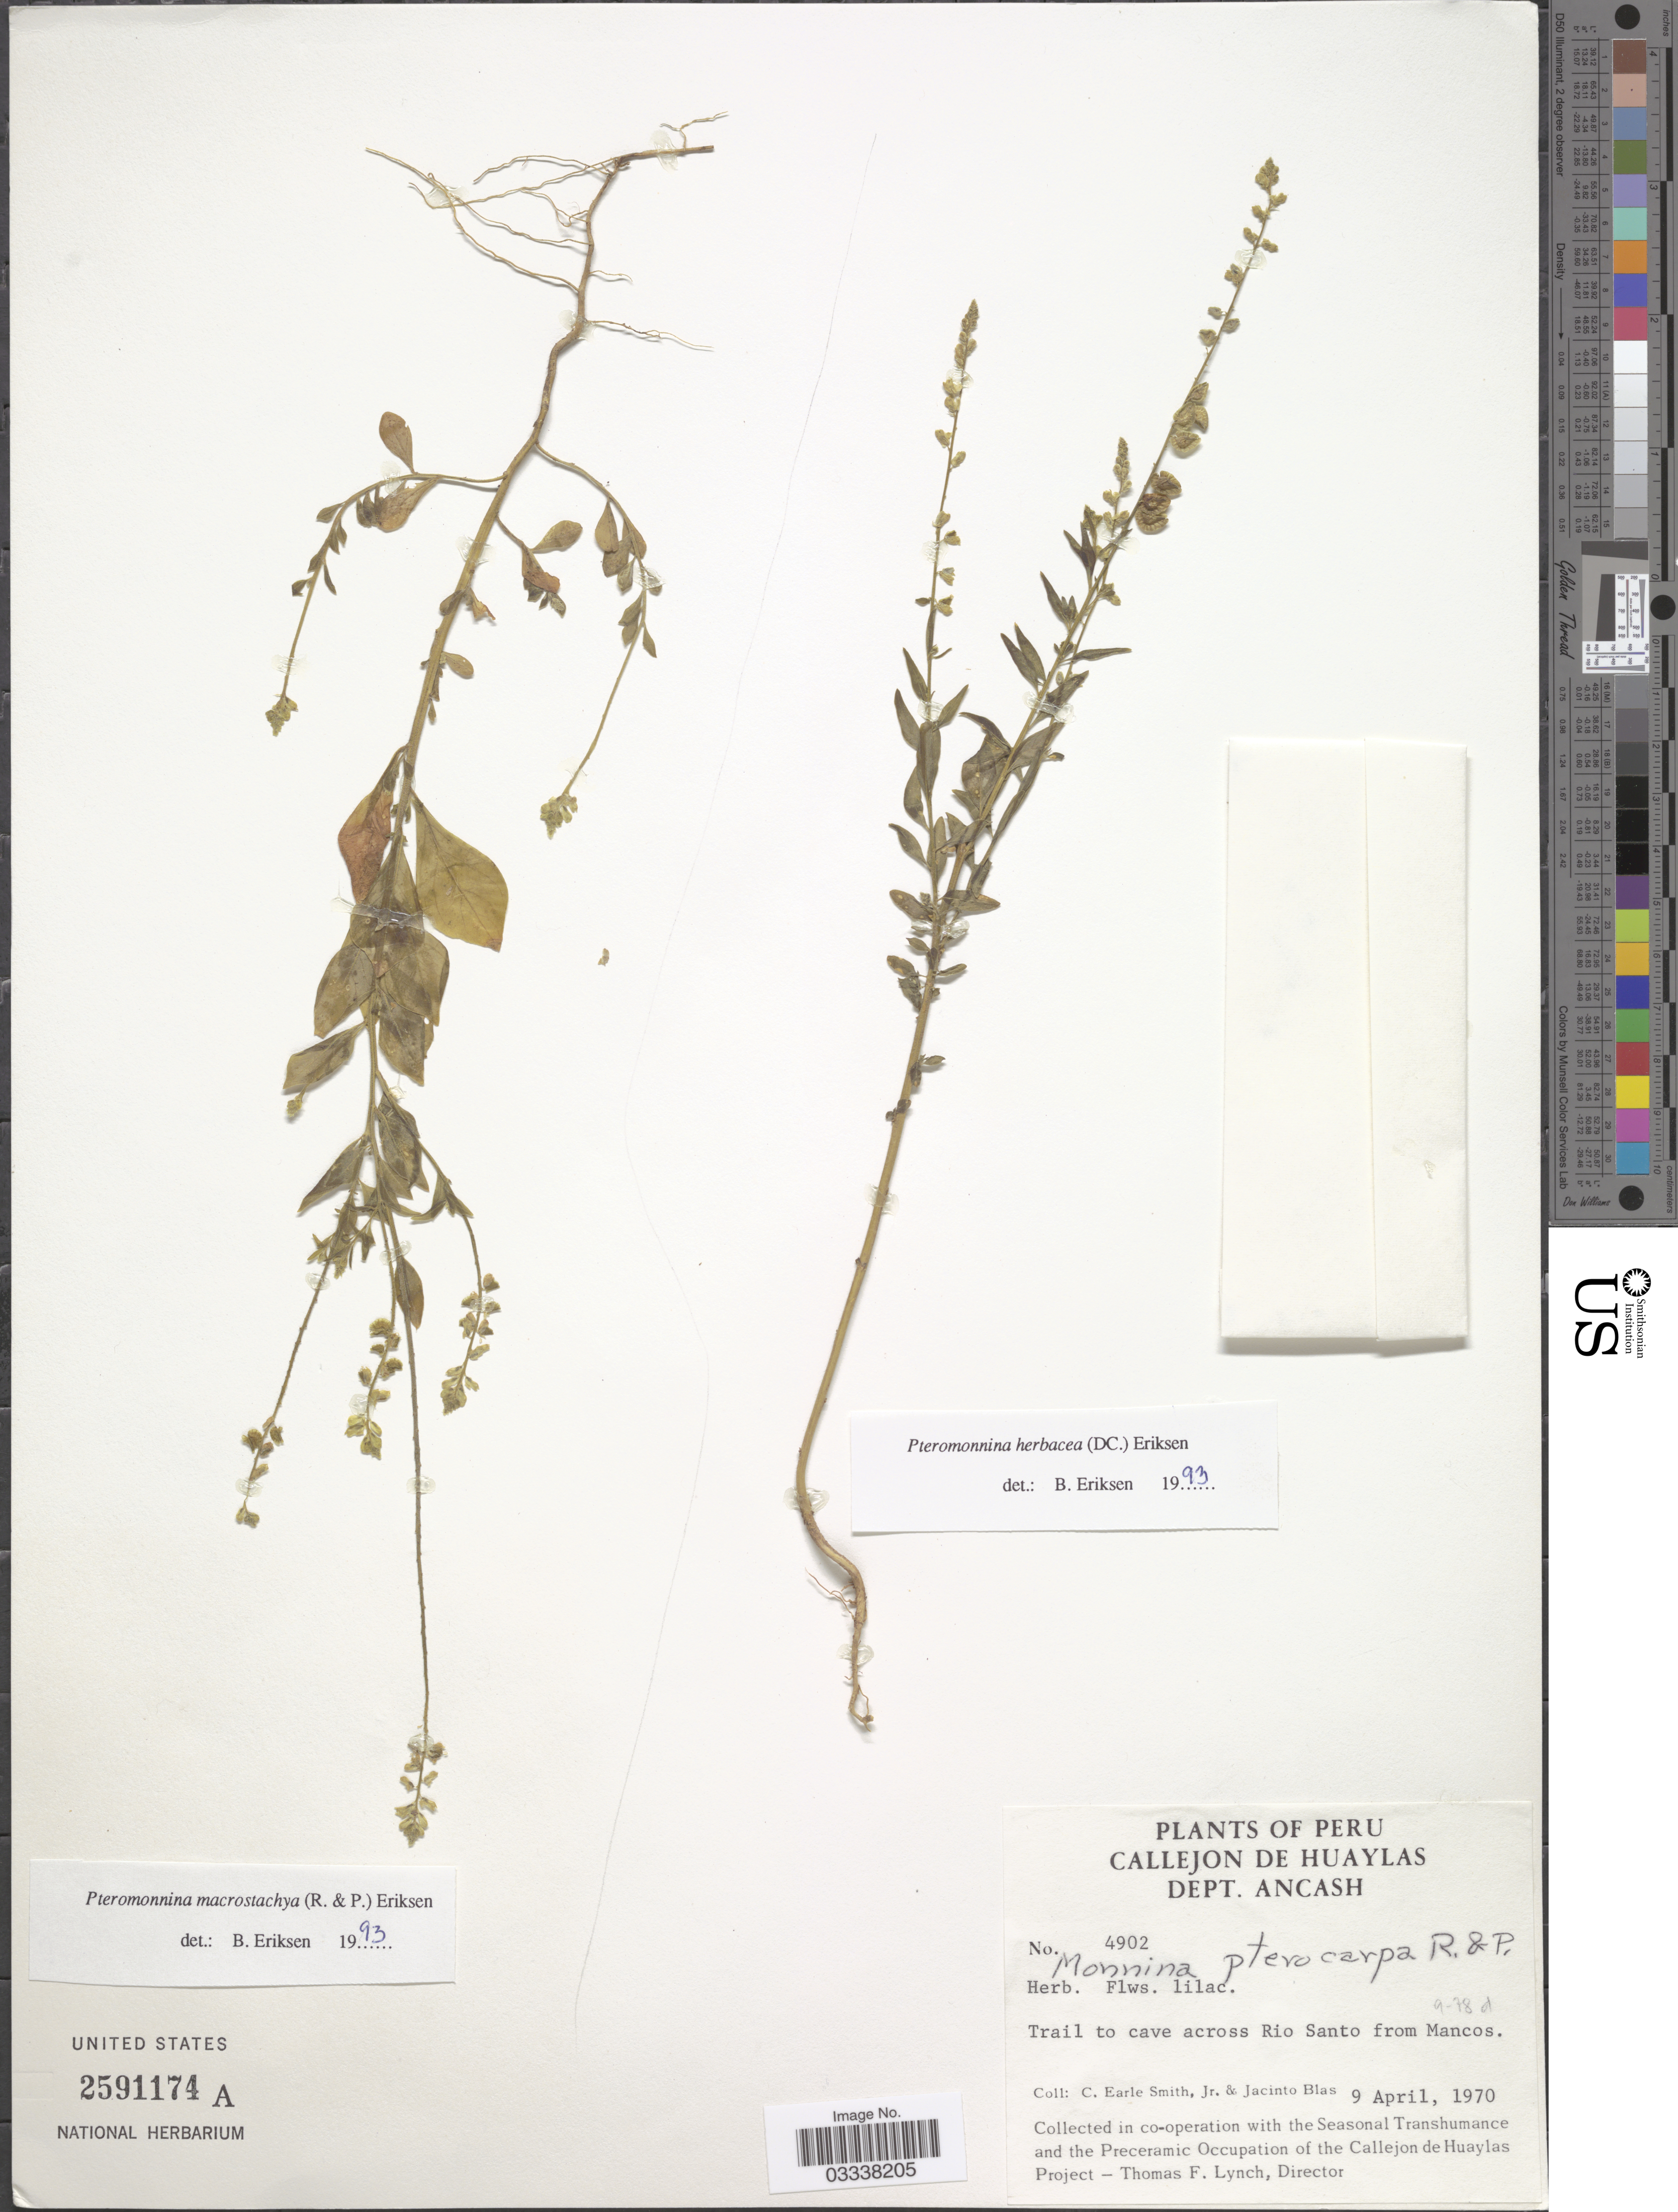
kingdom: Plantae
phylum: Tracheophyta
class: Magnoliopsida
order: Fabales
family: Polygalaceae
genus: Monnina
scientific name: Monnina herbacea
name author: DC.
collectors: C. E. Smith Jr. & J. Blas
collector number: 4902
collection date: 1970-04-09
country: Peru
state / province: Ancash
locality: Callejon de Huaylas. Dept. Ancash. Trail to cave across Rio Santo from Mancos.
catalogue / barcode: US 2591174A